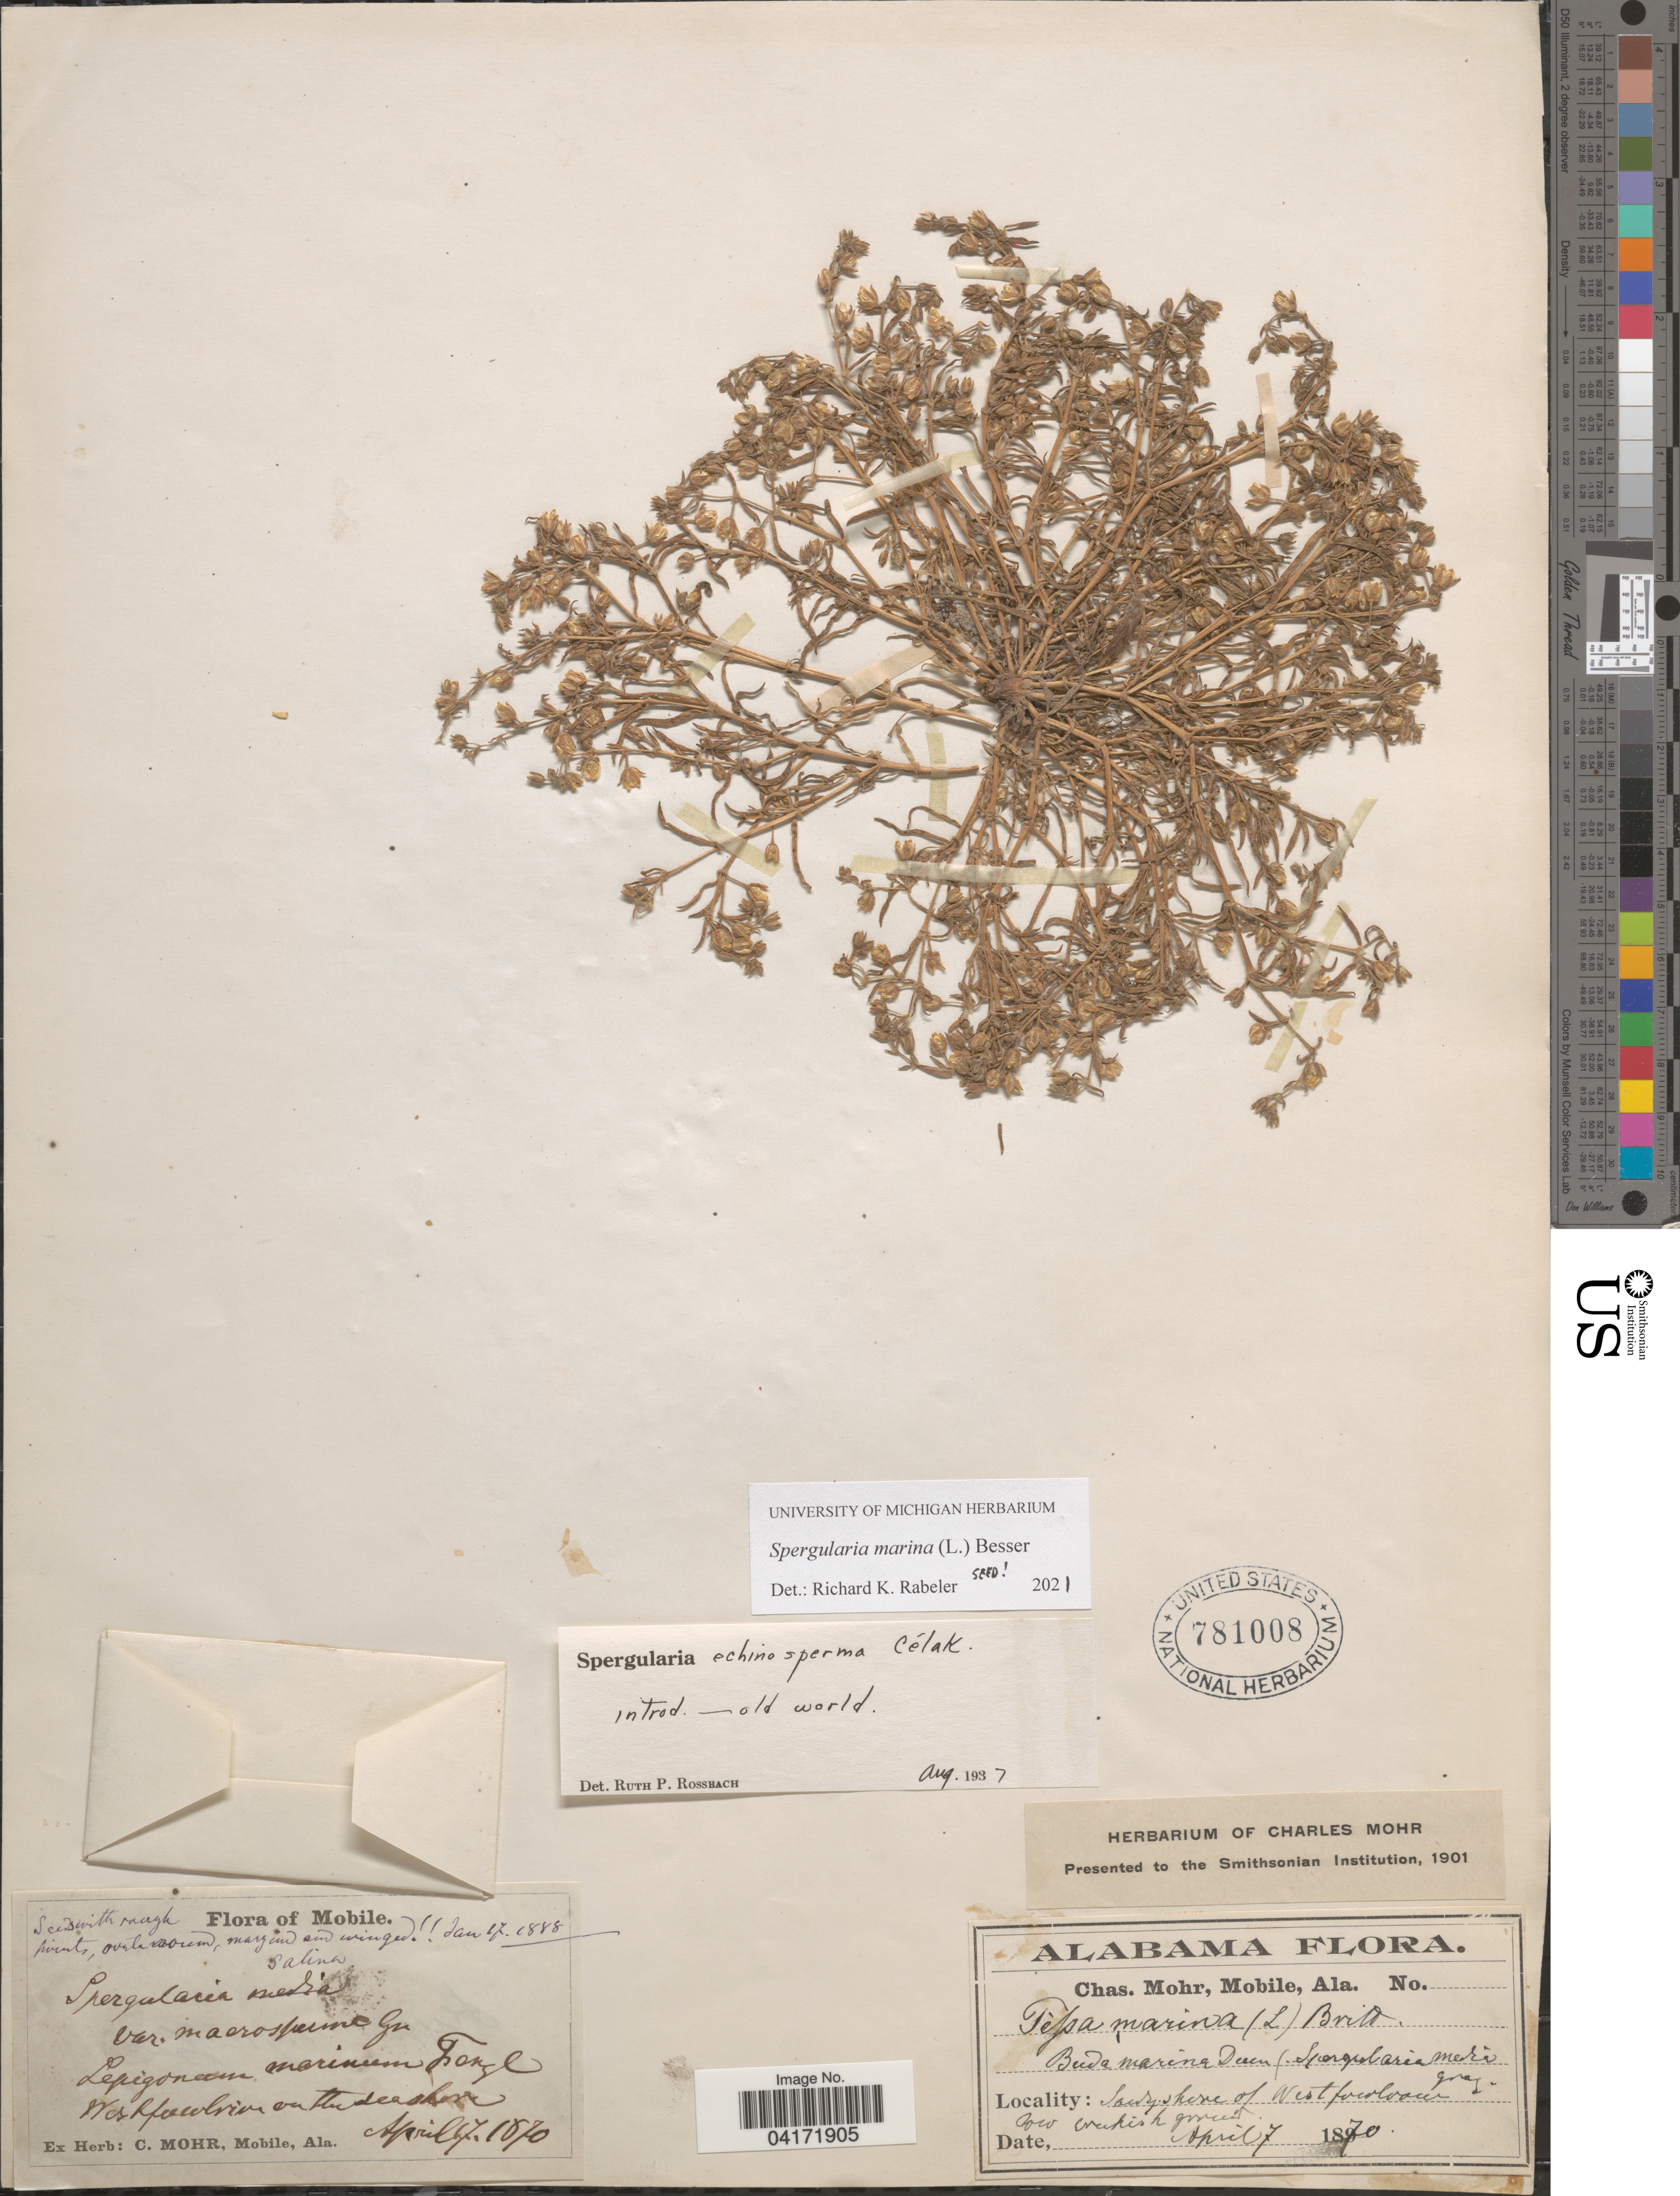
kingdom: Plantae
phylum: Tracheophyta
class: Magnoliopsida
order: Caryophyllales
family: Caryophyllaceae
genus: Spergularia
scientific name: Spergularia marina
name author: (L.) Griseb.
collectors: Mohr, C. T. (herbarium)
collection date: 1870-04-07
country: United States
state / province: Alabama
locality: Mobile. Sandy shore of West Fowl River.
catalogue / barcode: US 781008